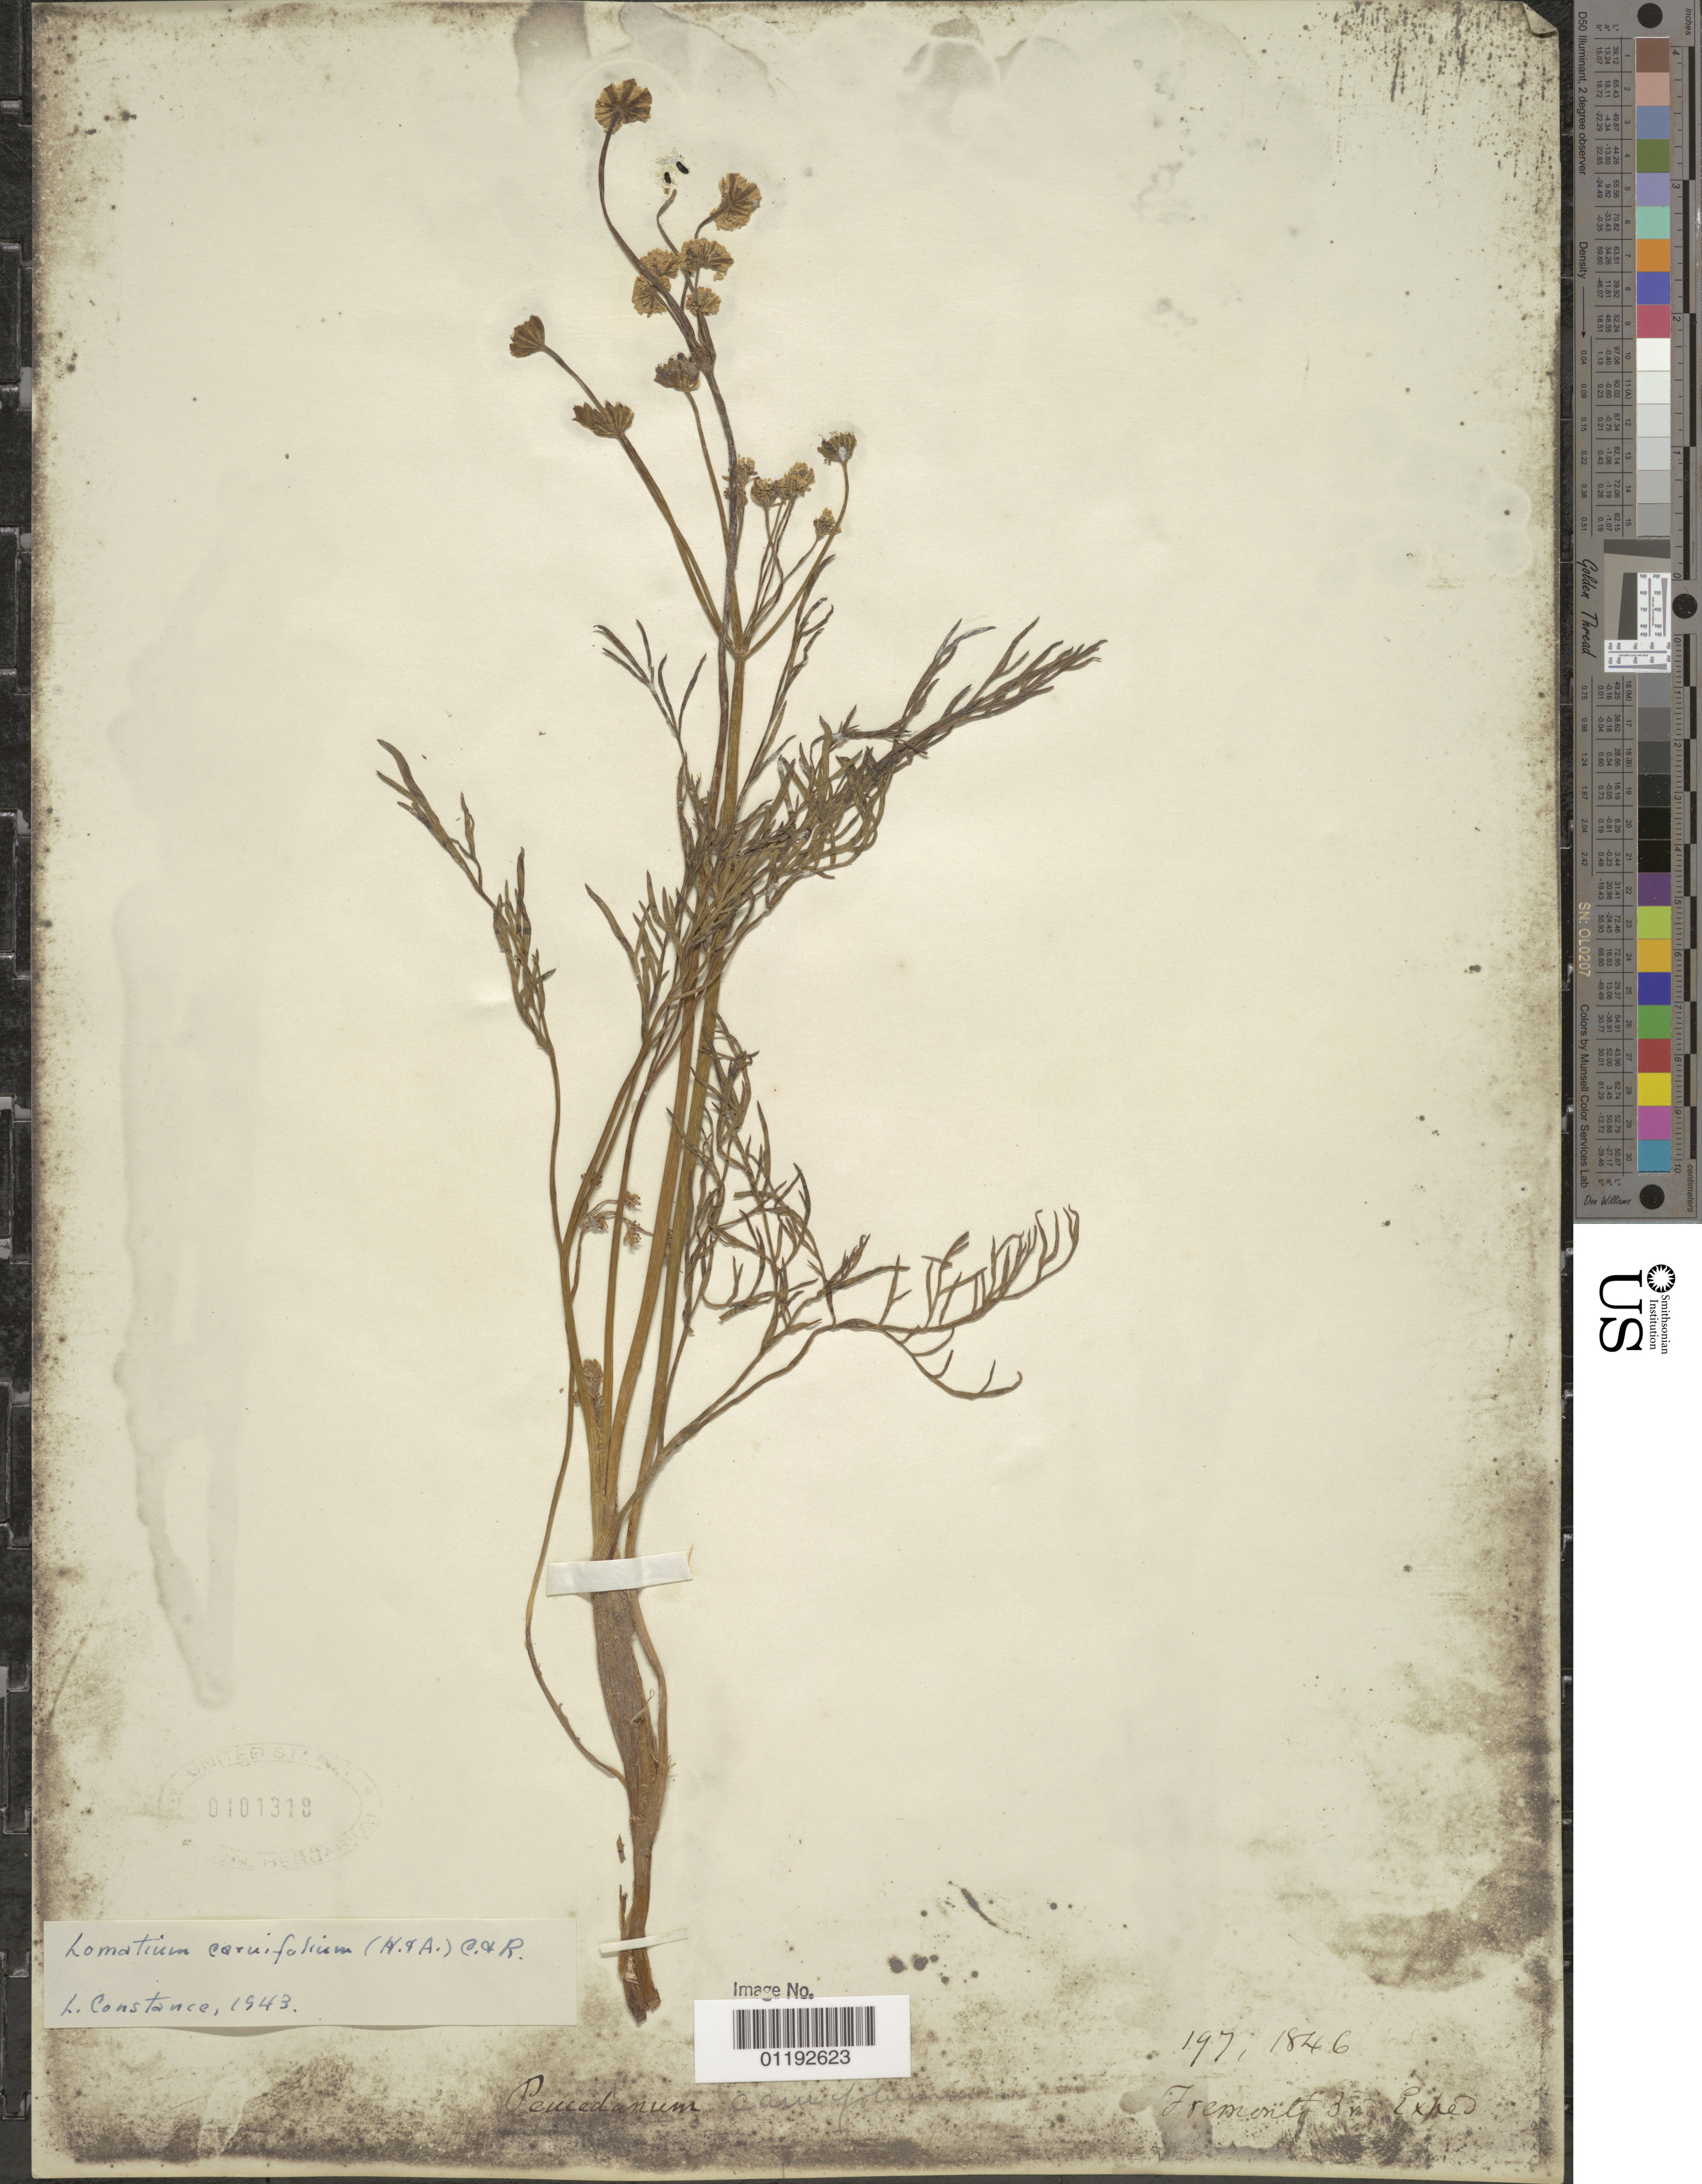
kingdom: Plantae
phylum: Tracheophyta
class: Magnoliopsida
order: Apiales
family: Apiaceae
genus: Lomatium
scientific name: Lomatium caruifolium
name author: (Hook. & Arn.) J.M. Coult. & Rose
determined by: Constance, L., (UC), University of California Berkeley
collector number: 197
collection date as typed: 1846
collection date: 1846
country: United States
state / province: California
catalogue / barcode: US 101318